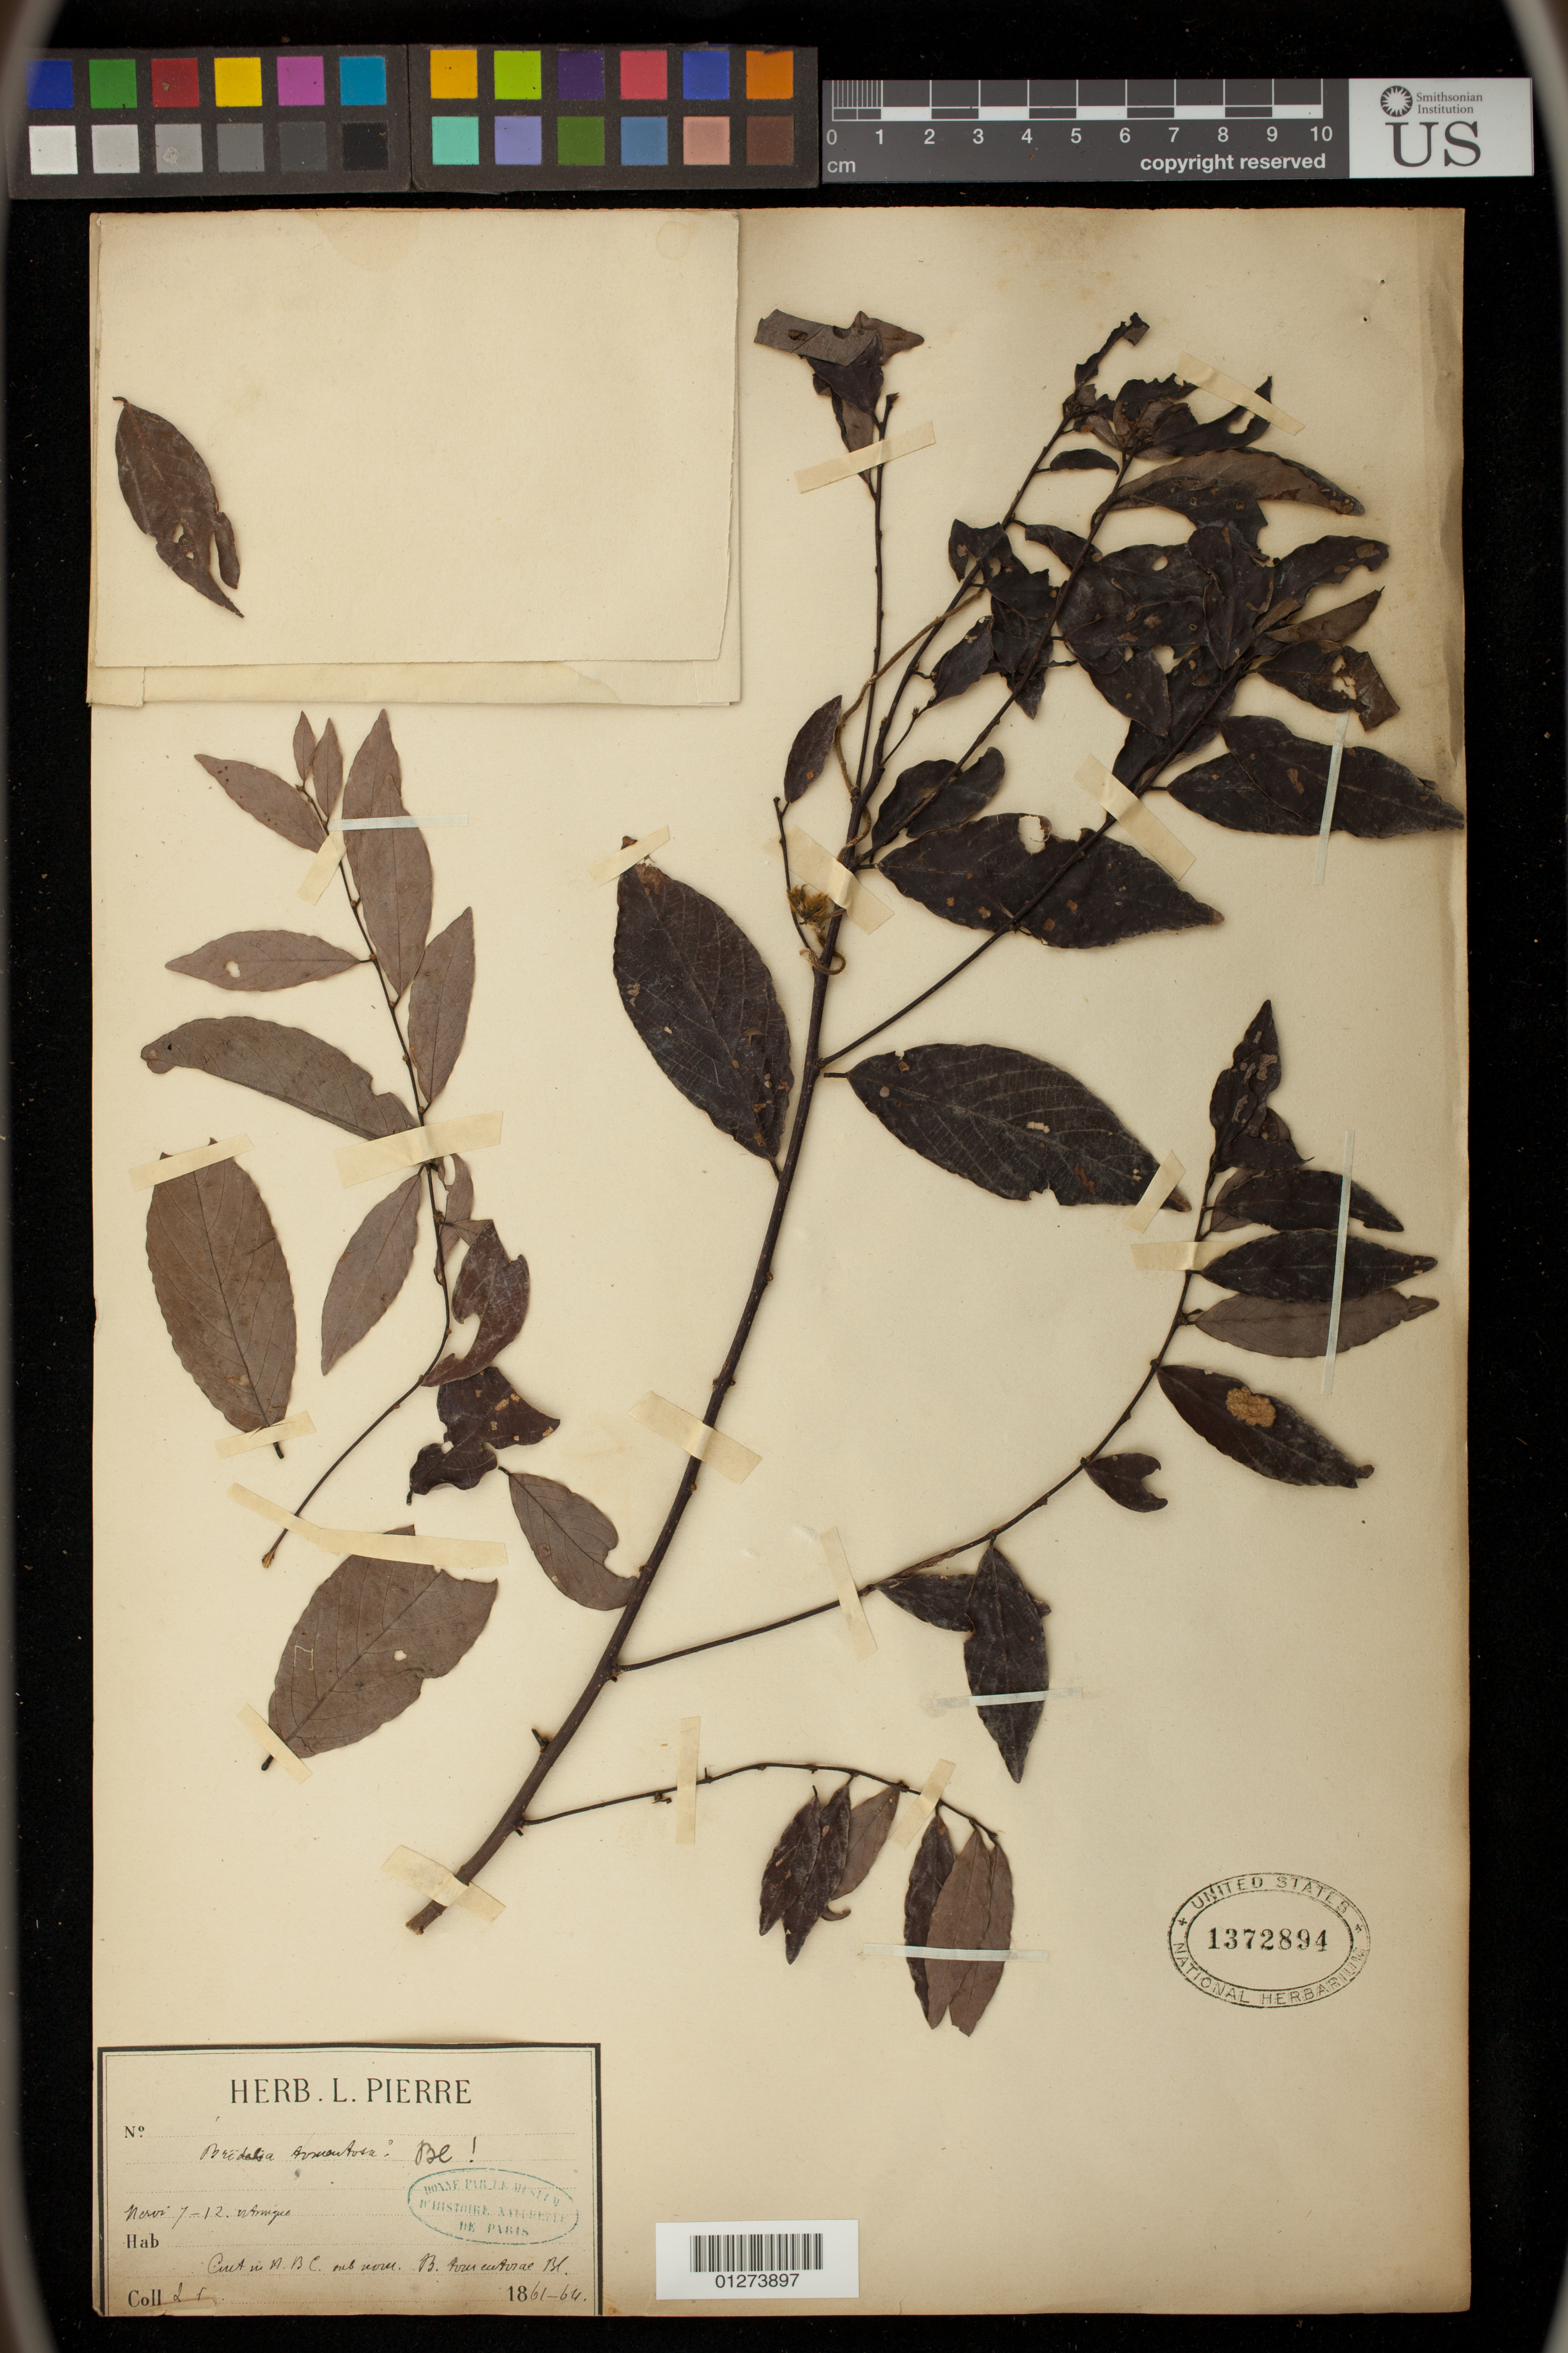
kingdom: Plantae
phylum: Tracheophyta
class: Magnoliopsida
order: Malpighiales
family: Phyllanthaceae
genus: Bridelia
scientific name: Bridelia tomentosa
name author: Blume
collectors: L. Pierre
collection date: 1861/1864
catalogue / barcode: US 1372894